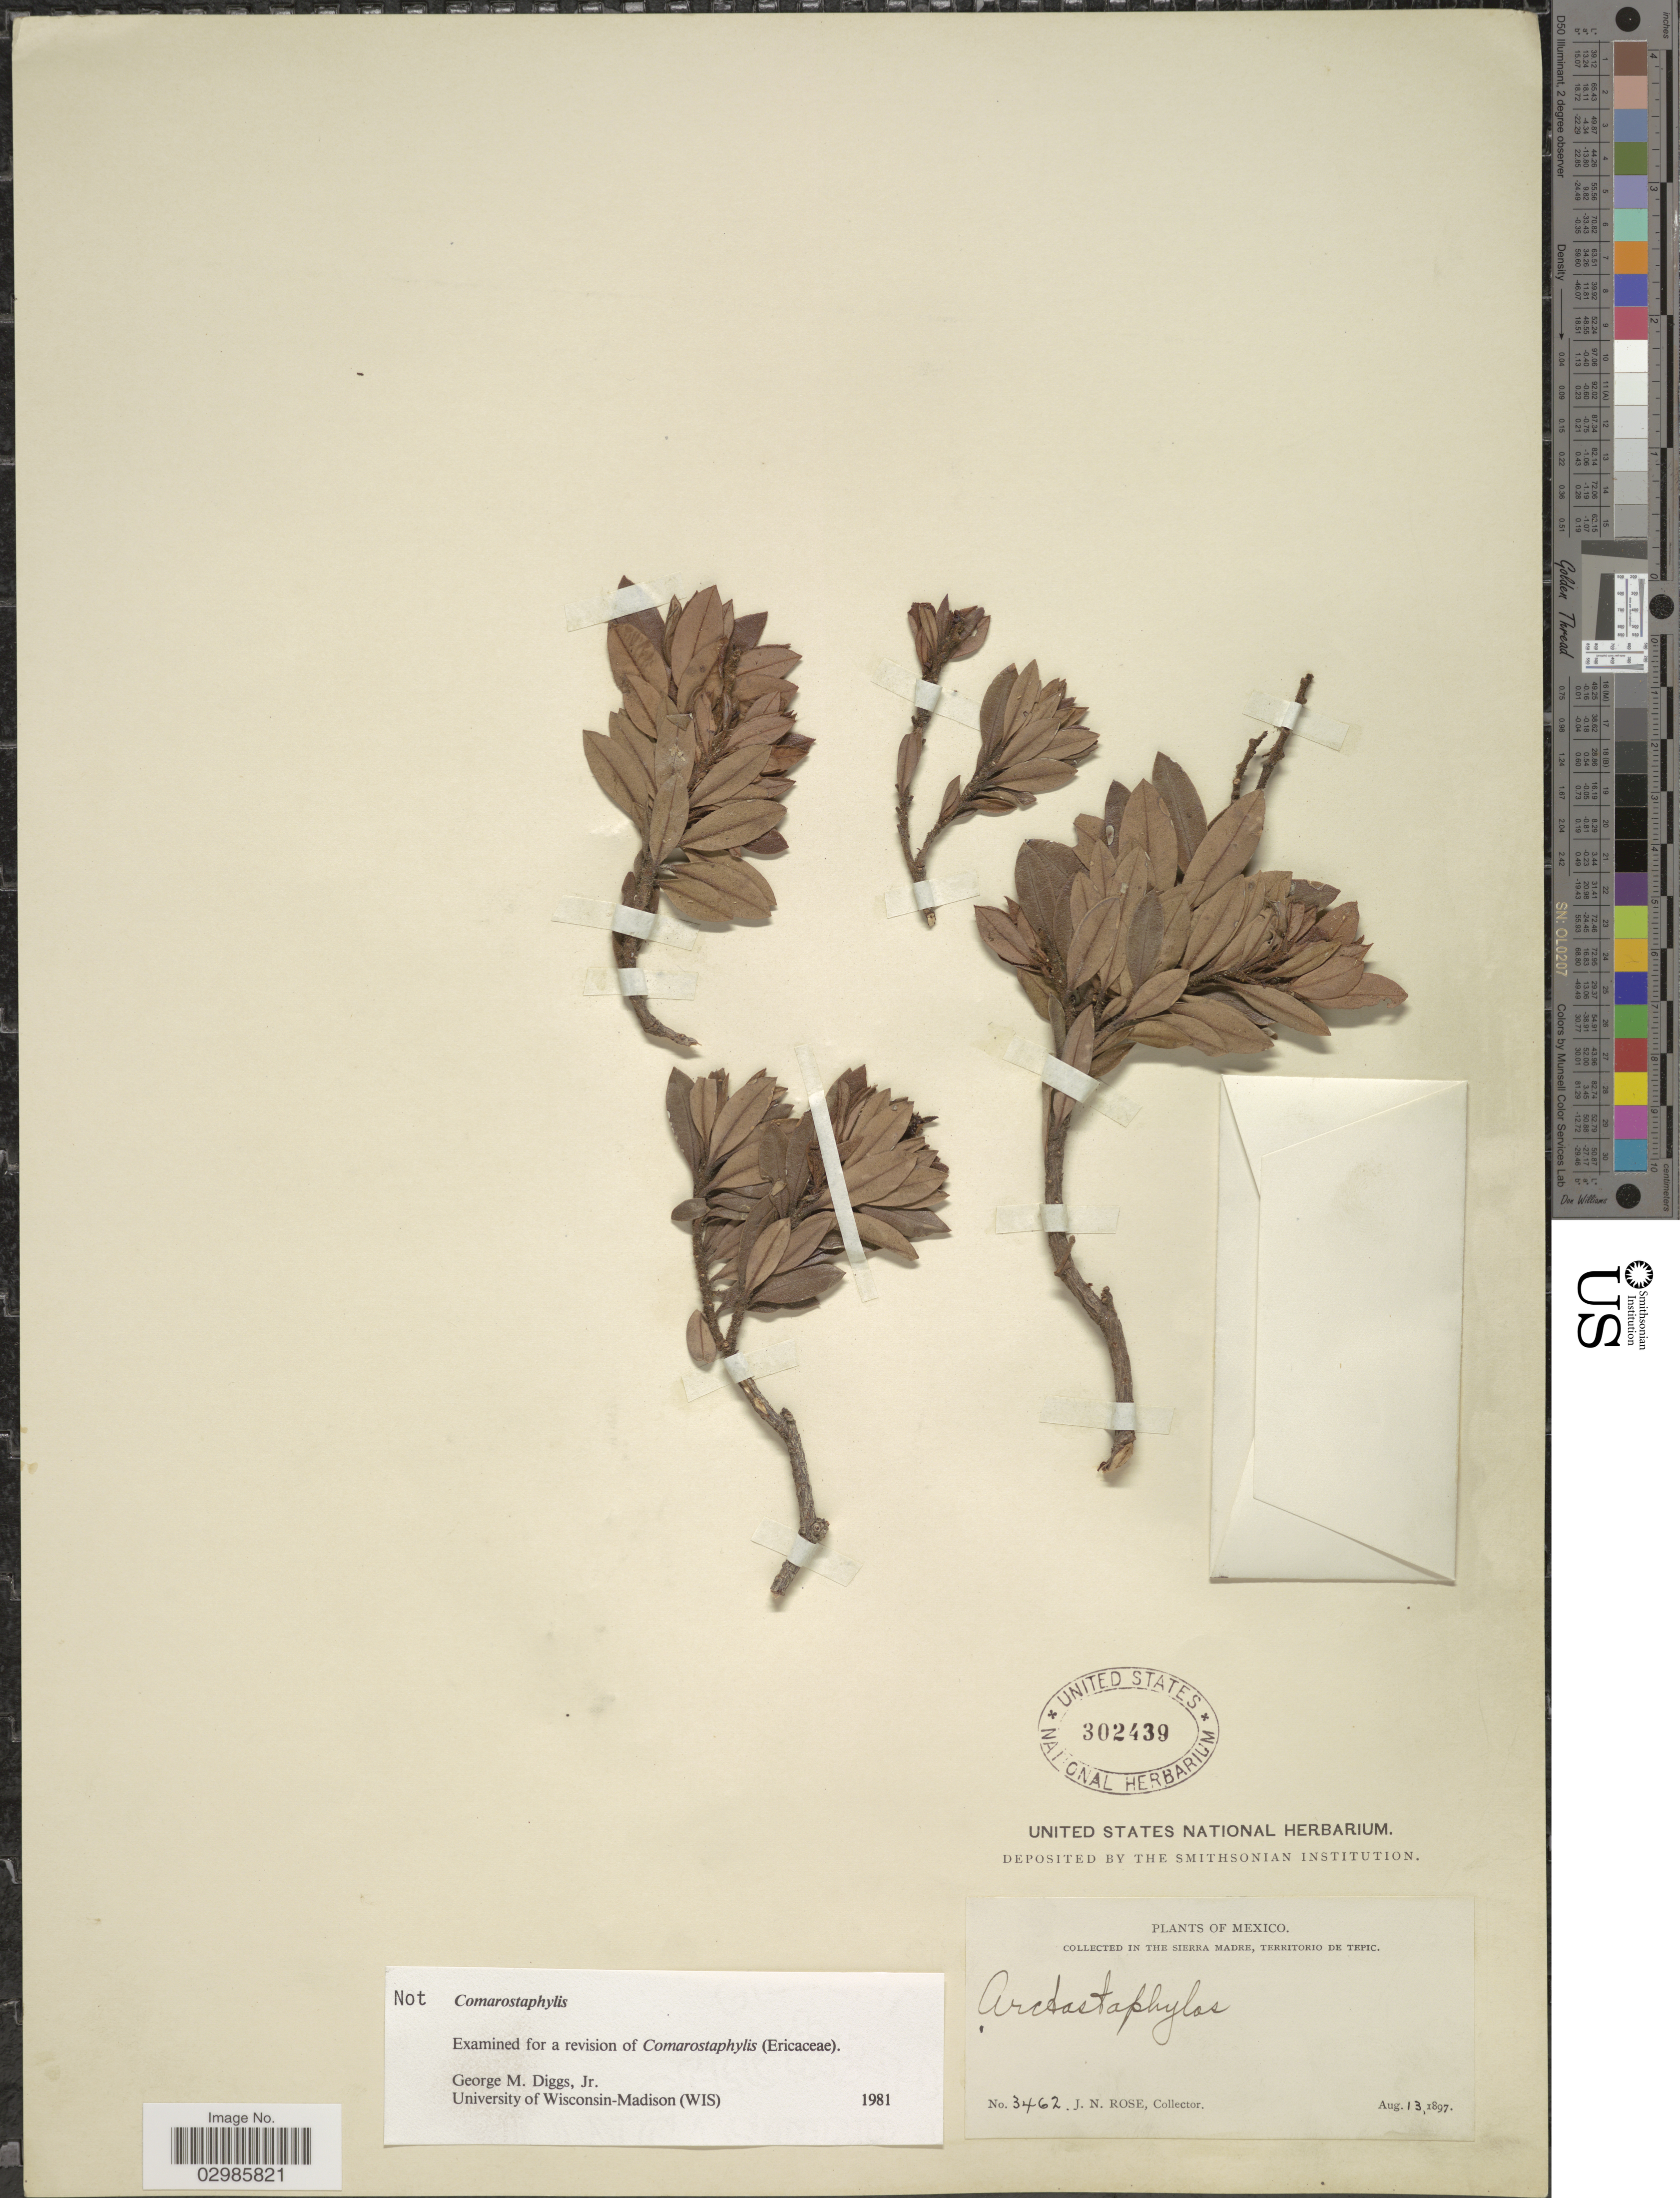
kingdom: Plantae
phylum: Tracheophyta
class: Magnoliopsida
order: Ericales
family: Ericaceae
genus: Comarostaphylis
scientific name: Comarostaphylis sp.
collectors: J. N. Rose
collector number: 3462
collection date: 1897-08-13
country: Mexico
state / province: Nayarit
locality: In the Sierra Madre, Territorio de Tepic.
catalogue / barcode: US 302439